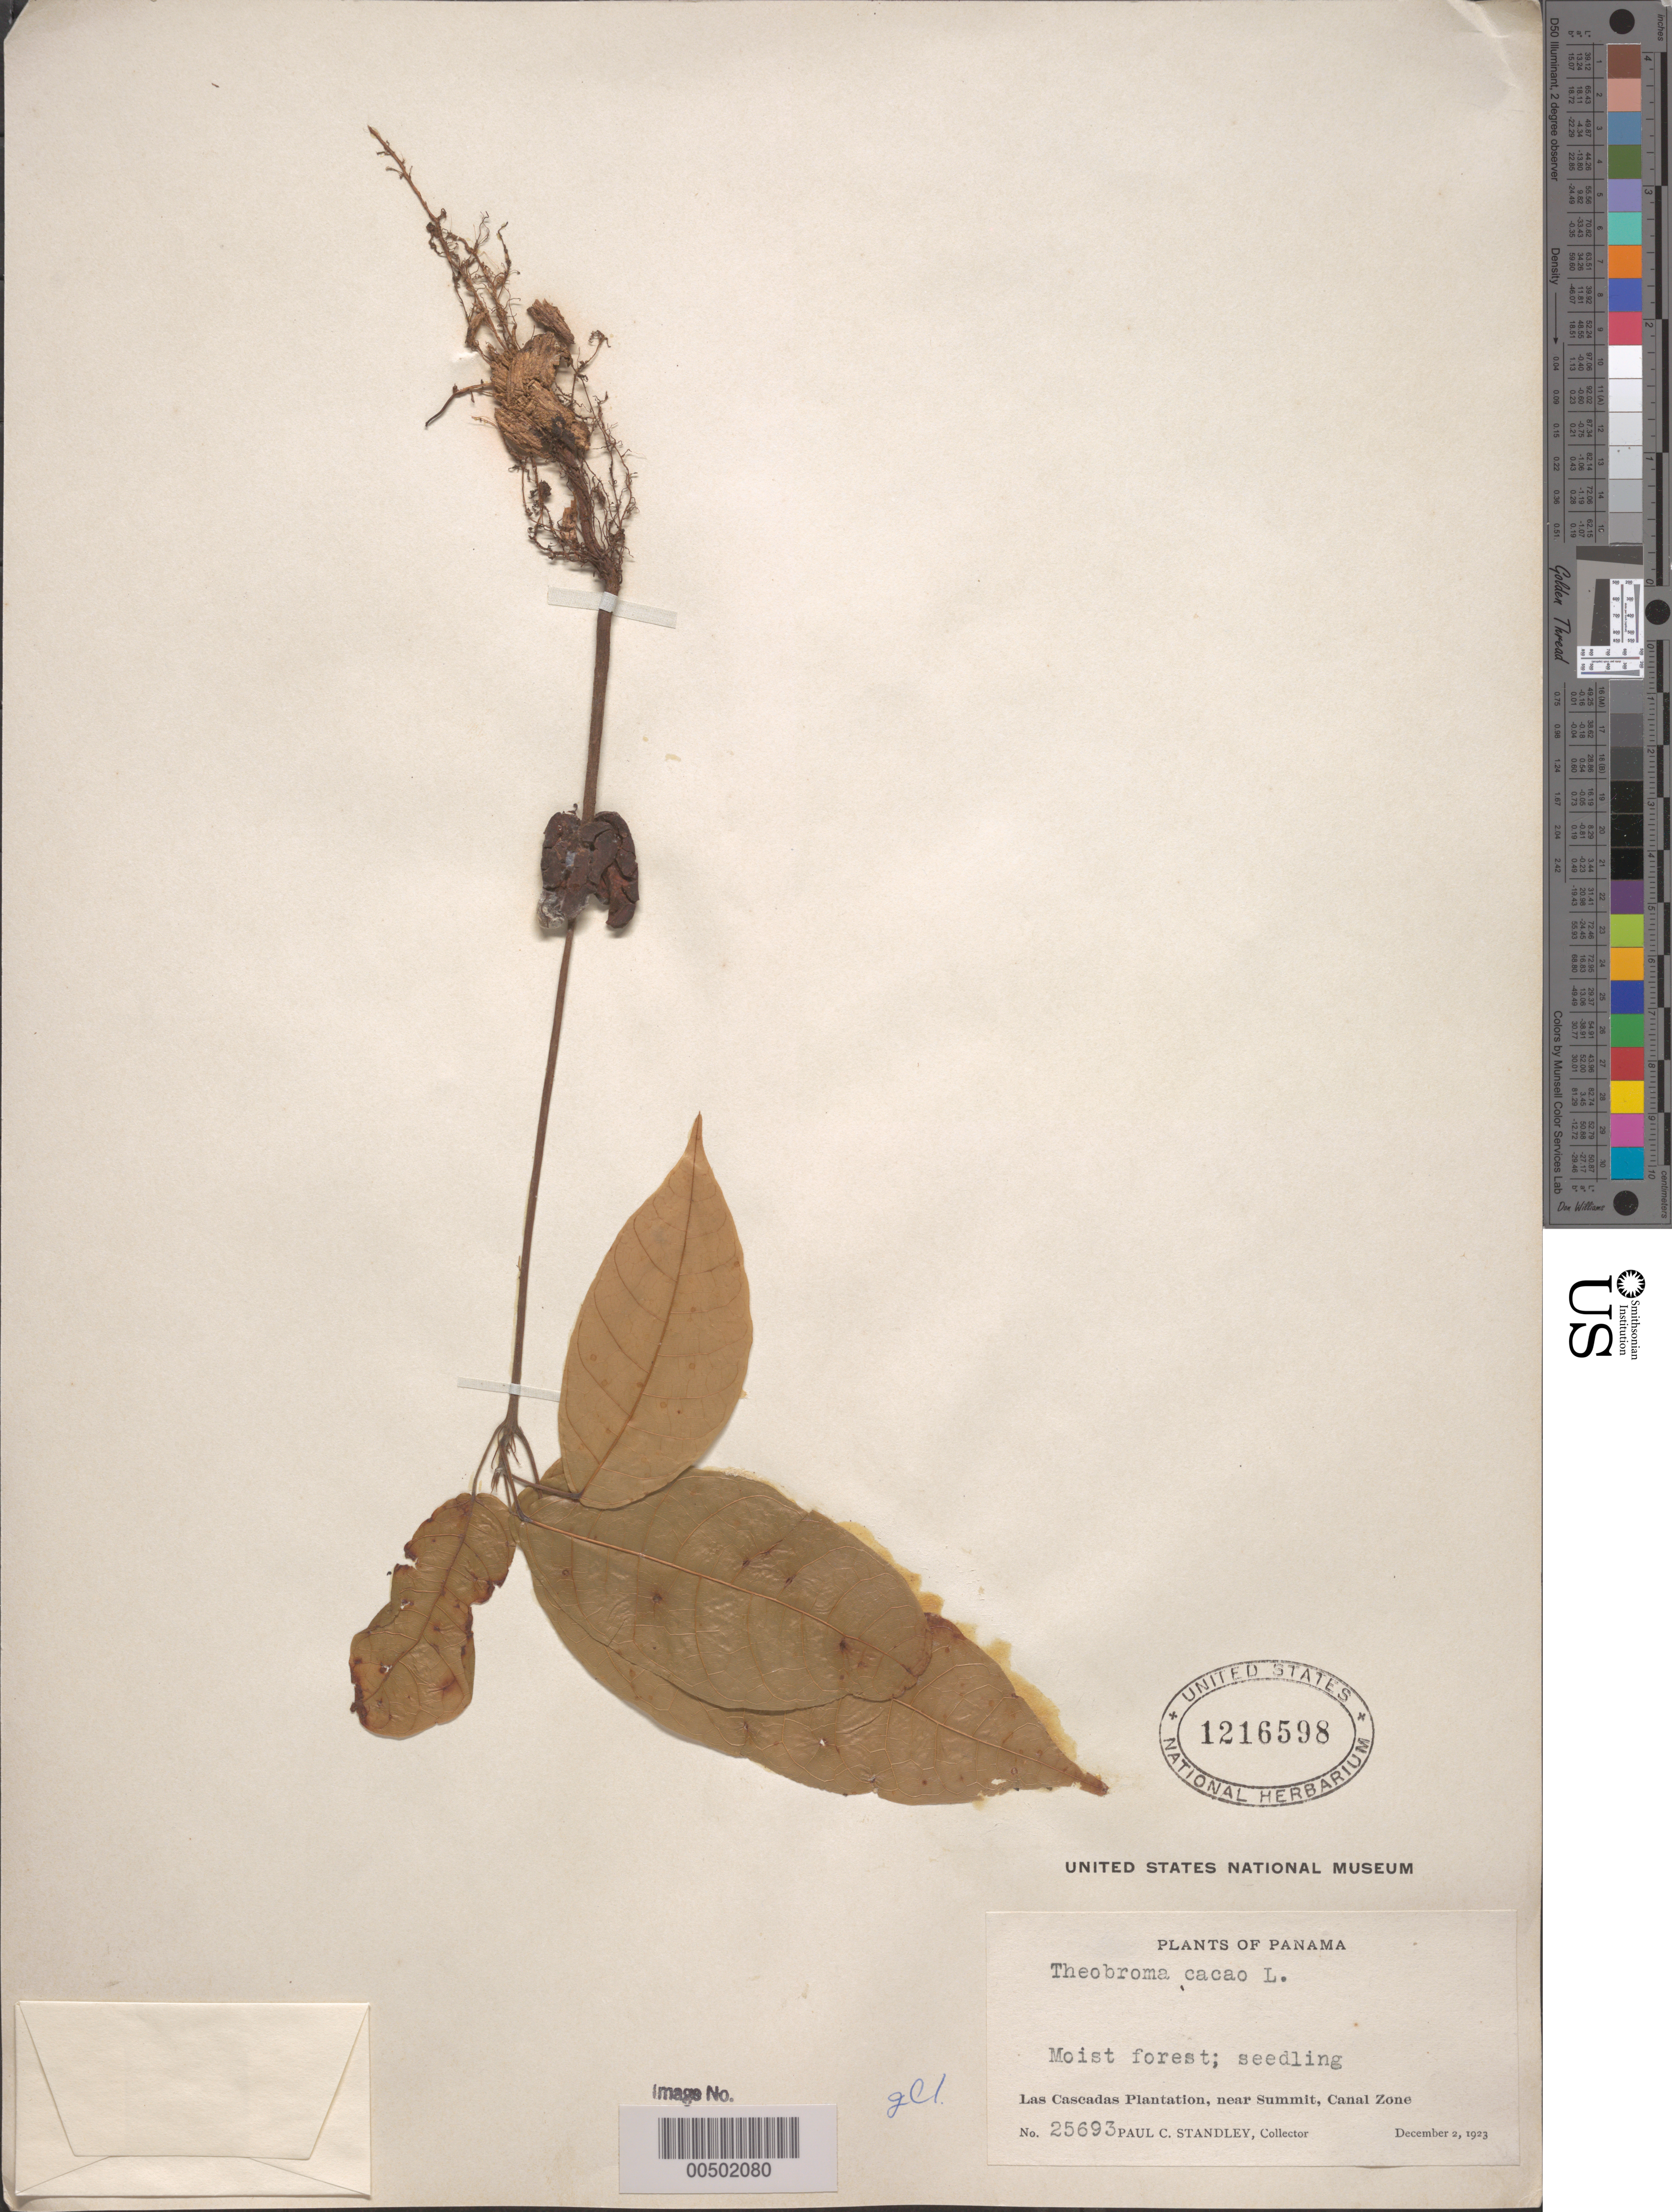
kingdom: Plantae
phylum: Tracheophyta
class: Magnoliopsida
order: Malvales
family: Malvaceae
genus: Theobroma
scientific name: Theobroma cacao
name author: L.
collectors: P. C. Standley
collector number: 25693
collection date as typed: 02 Dec 1923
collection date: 1923-12-02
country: Panama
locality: Las Cascadas Plantation, near Summit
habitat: moist forest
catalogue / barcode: US 1216598